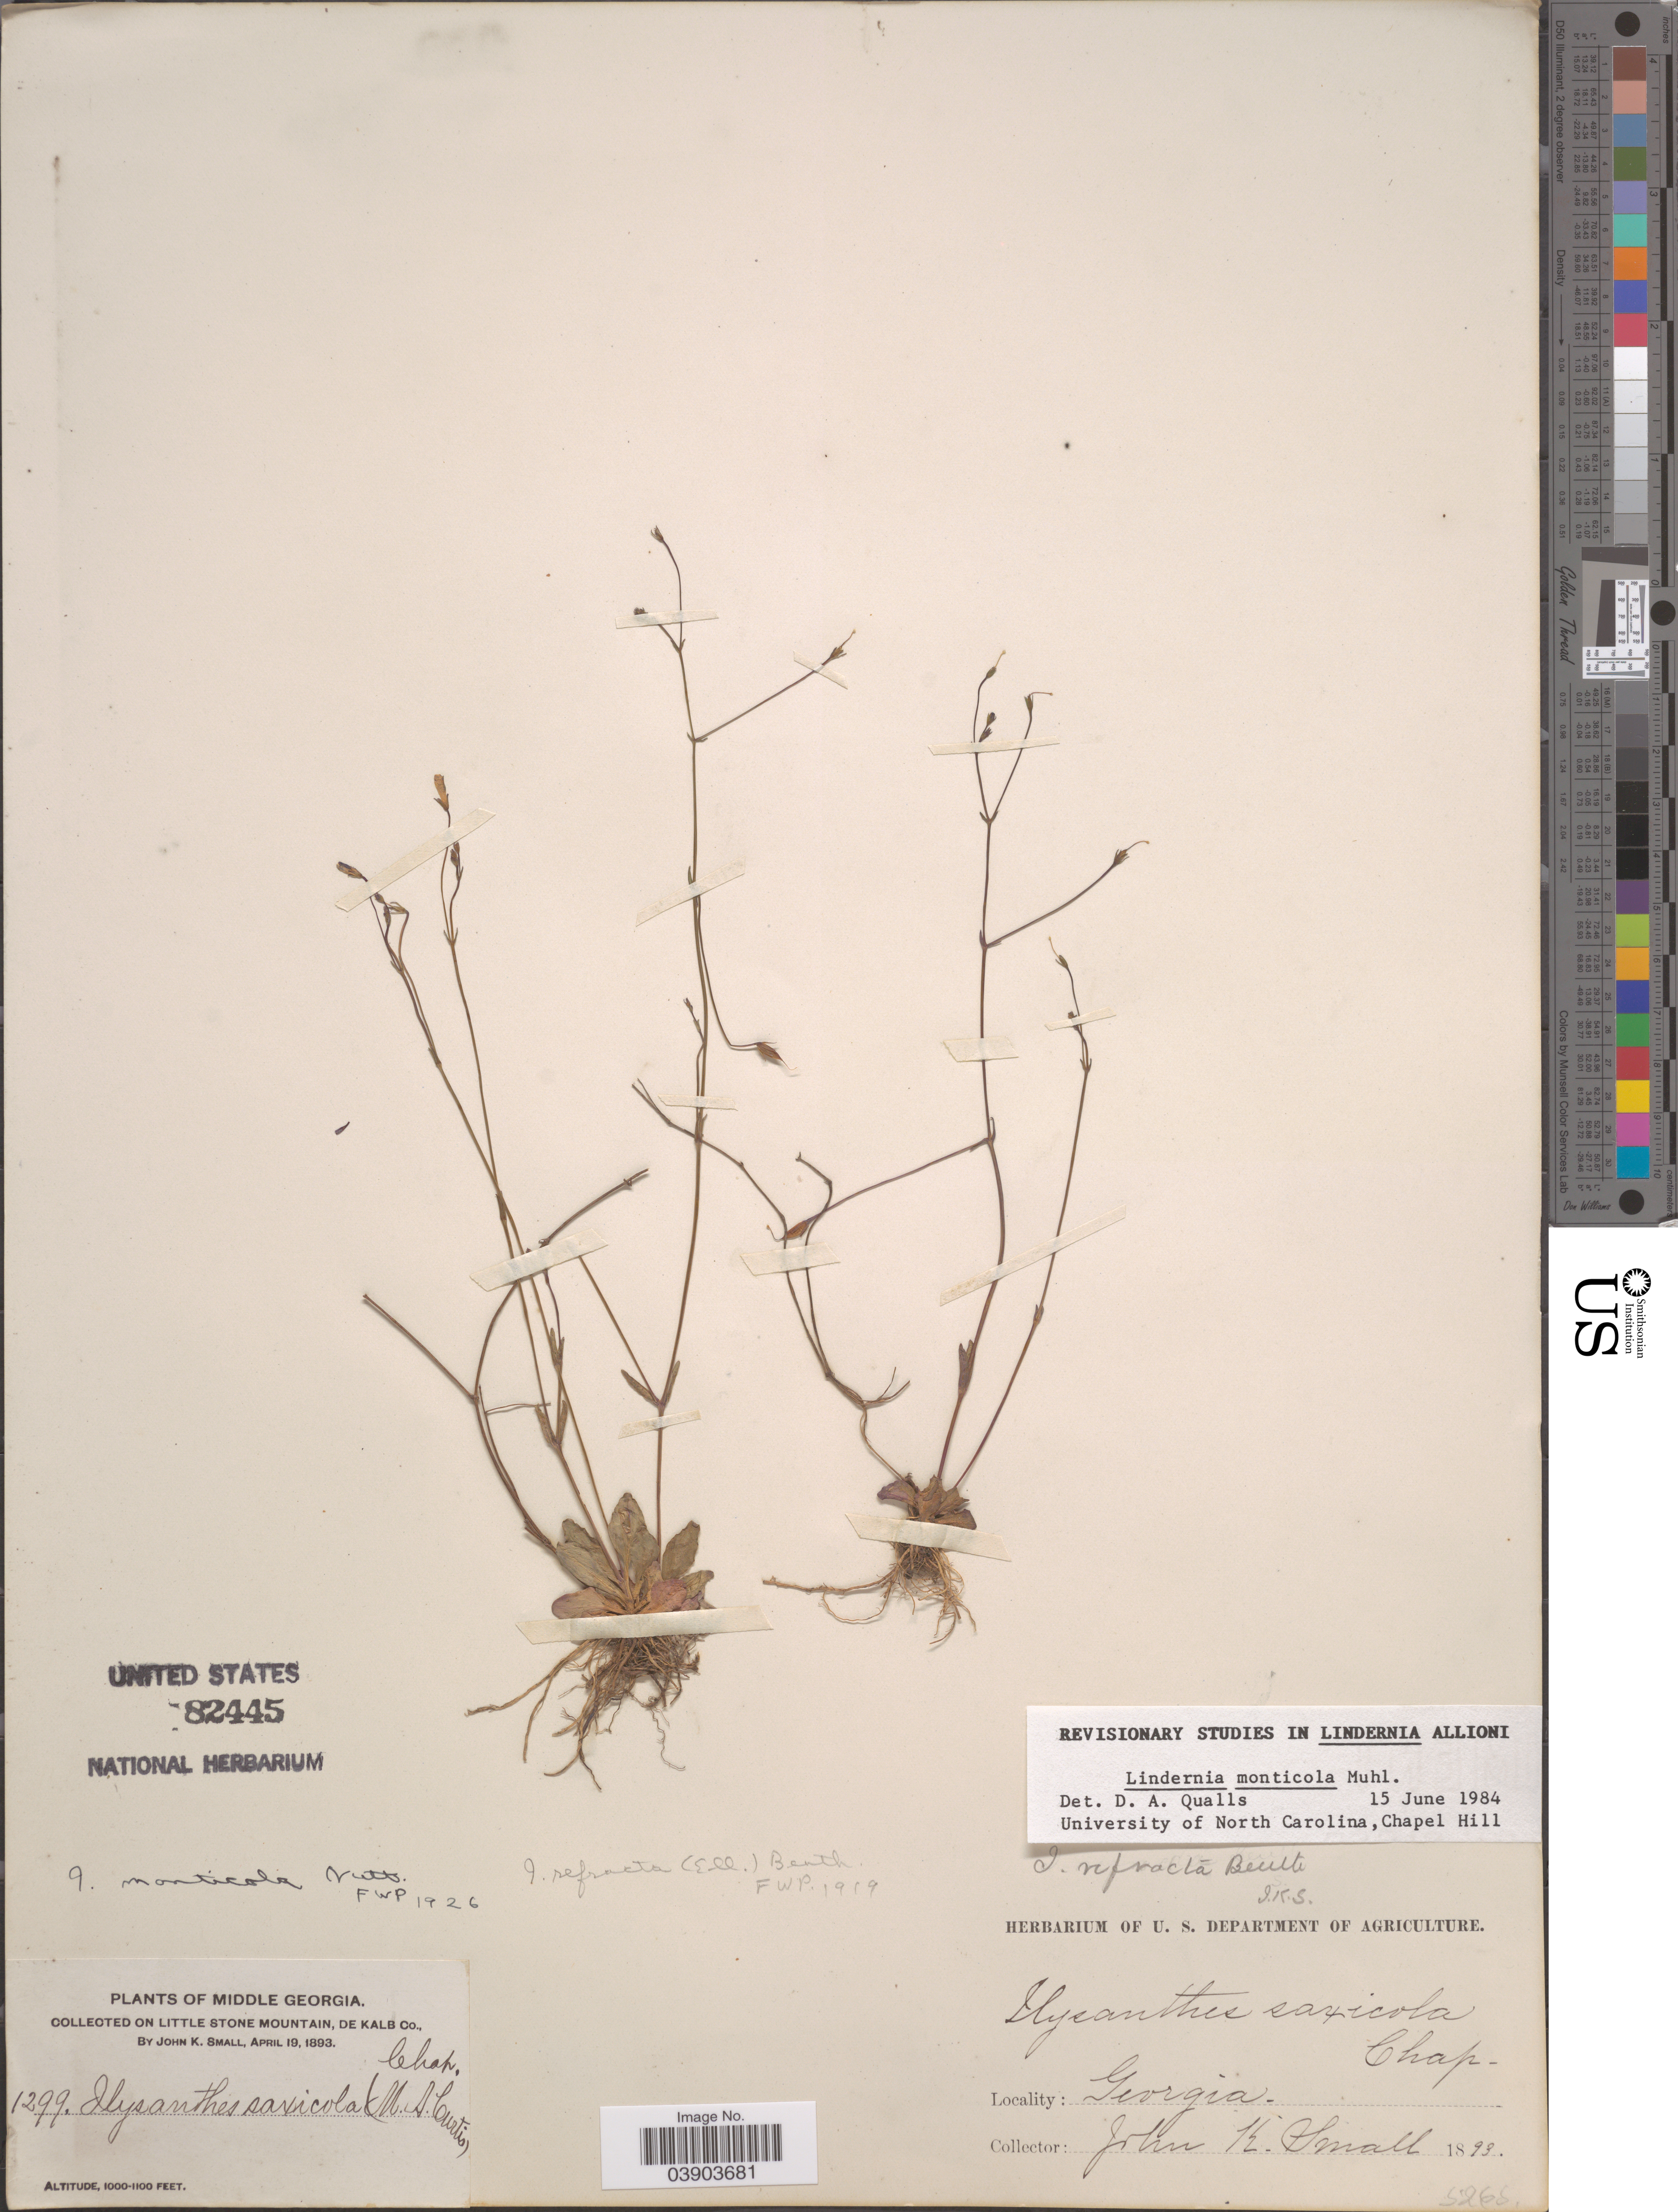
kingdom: Plantae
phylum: Tracheophyta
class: Magnoliopsida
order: Lamiales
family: Linderniaceae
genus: Lindernia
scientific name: Lindernia monticola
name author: Nutt.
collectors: J. K. Small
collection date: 1893-04-19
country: United States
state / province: Georgia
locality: Middle Georgia. On Little Stone Mountain, De Kalb Co.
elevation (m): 305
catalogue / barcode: US 82445